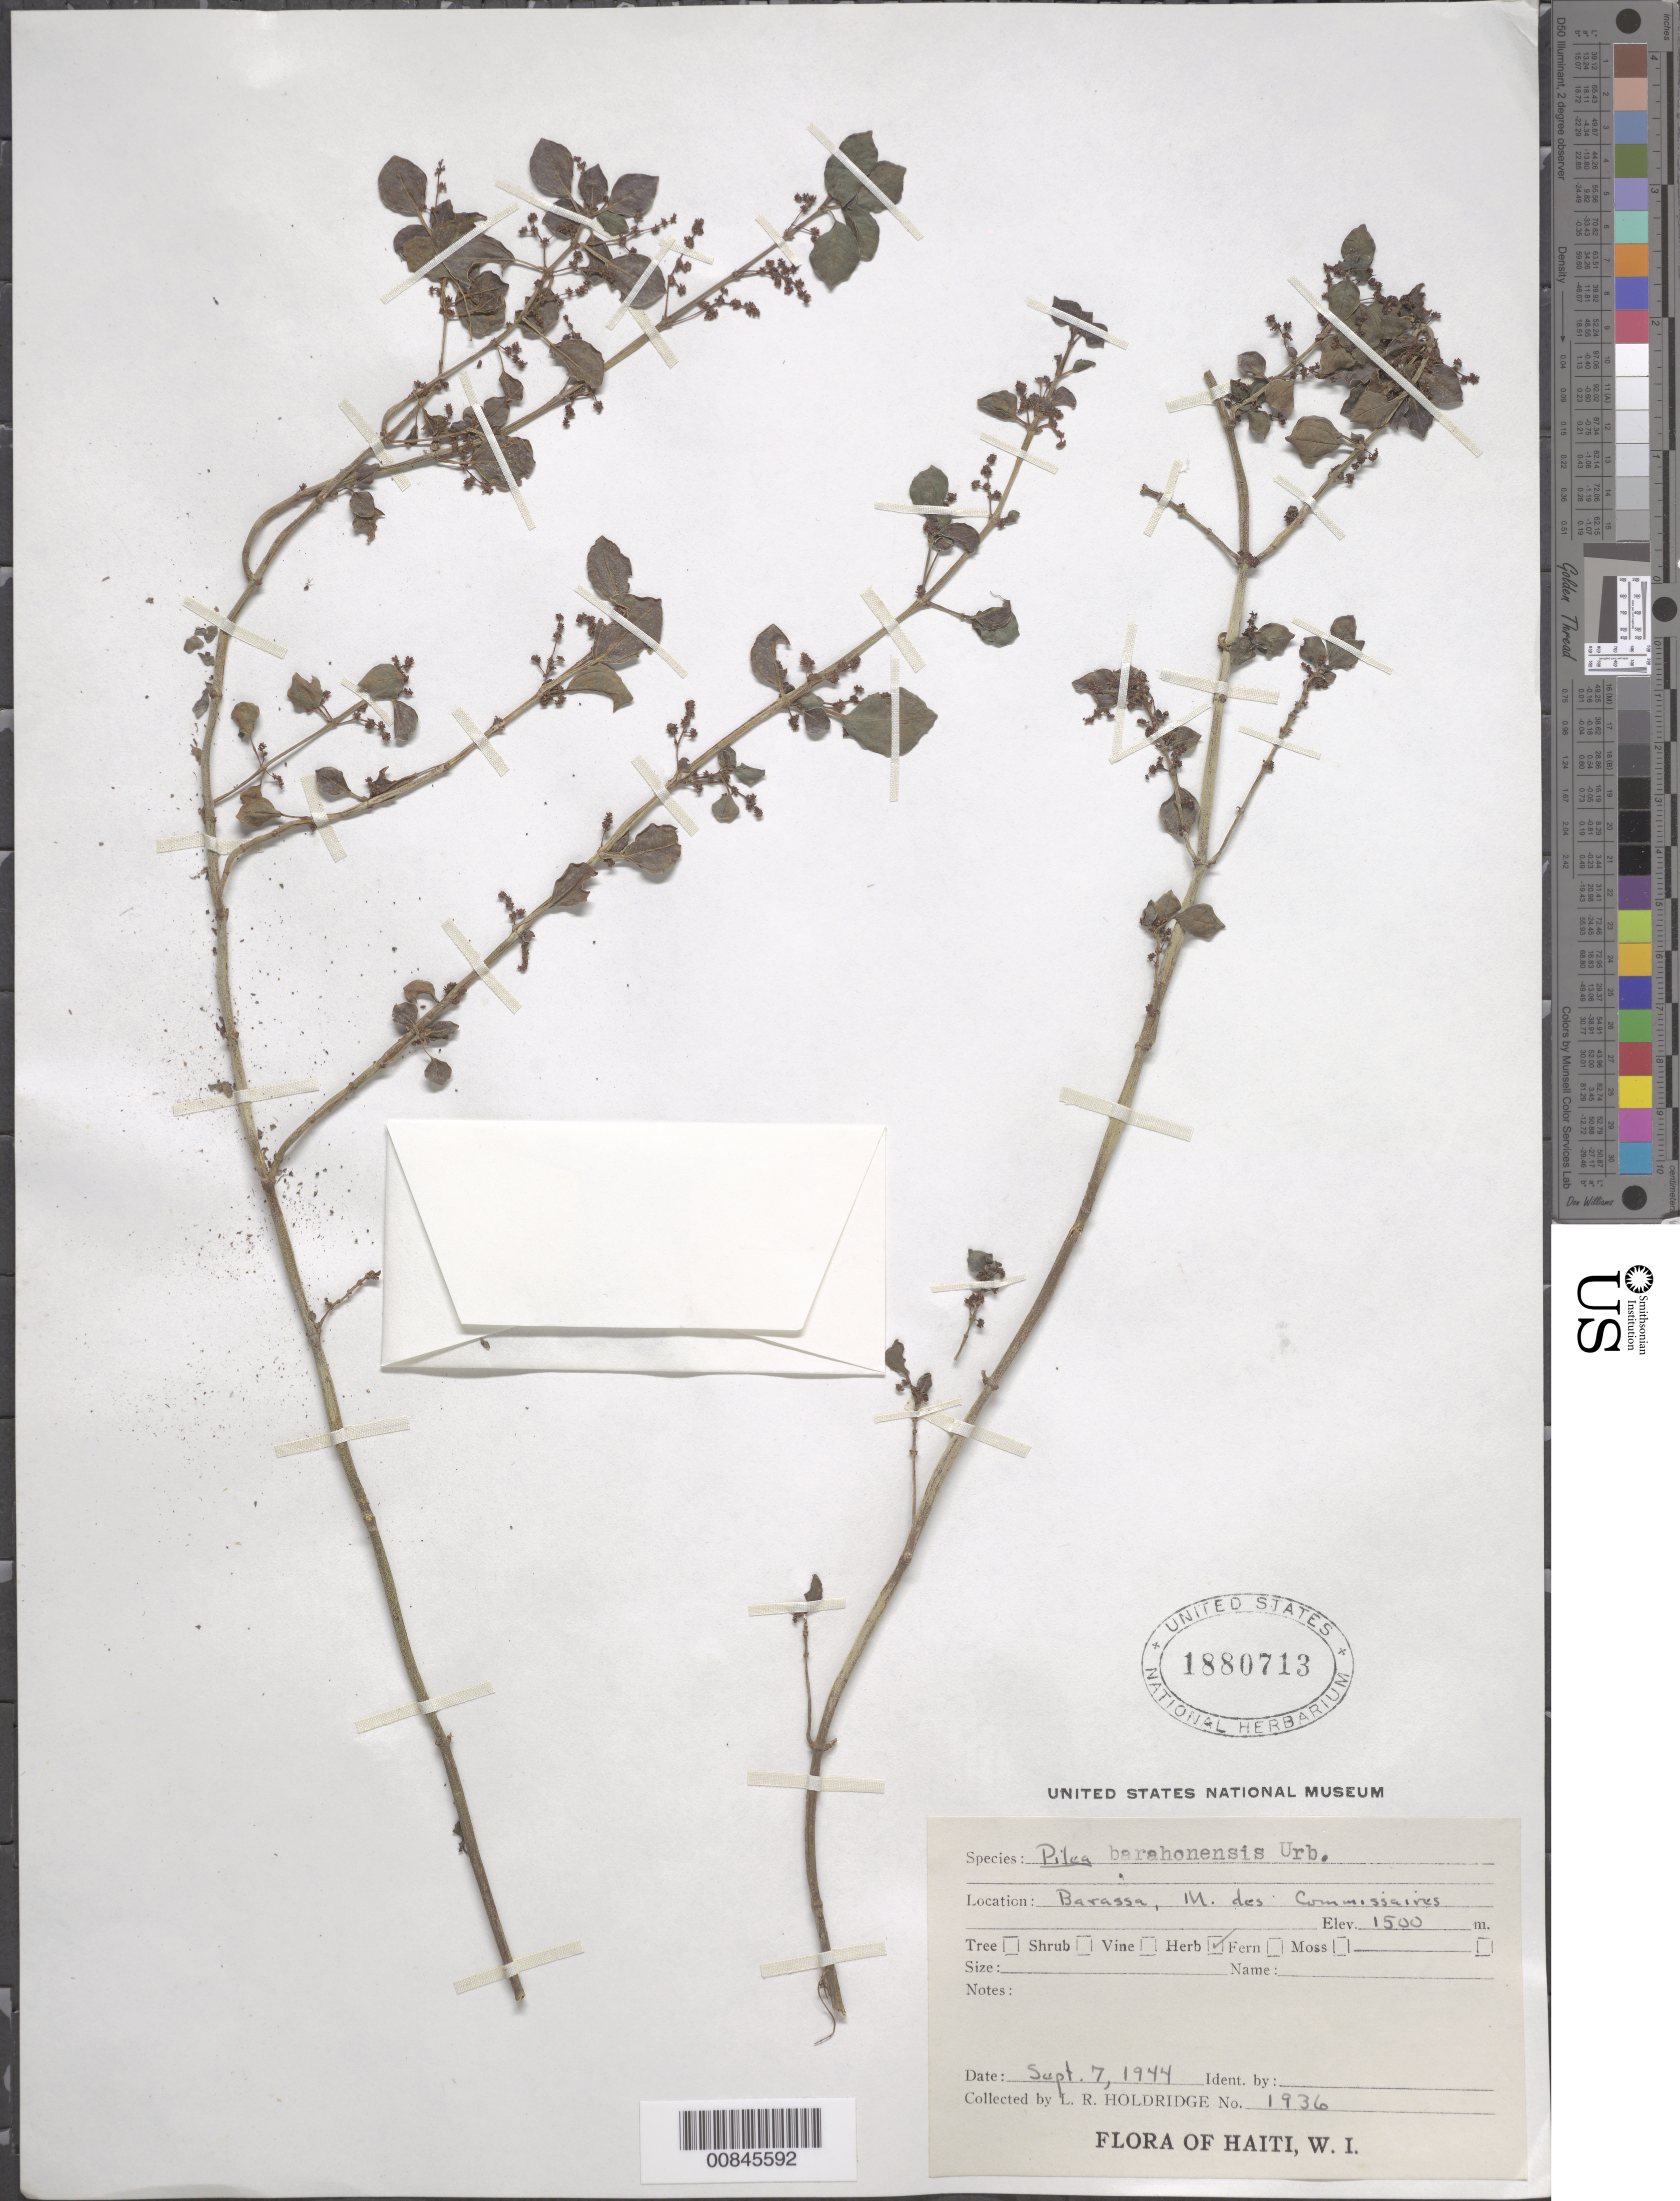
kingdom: Plantae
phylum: Tracheophyta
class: Magnoliopsida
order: Rosales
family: Urticaceae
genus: Pilea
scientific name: Pilea barahonensis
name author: Urb.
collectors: L. Holdridge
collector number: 1936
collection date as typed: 07 Sep 1944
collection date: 1944-09-07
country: Haiti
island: Hispaniola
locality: Barassa, M. des Commissaires.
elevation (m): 1500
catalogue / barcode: US 1880713